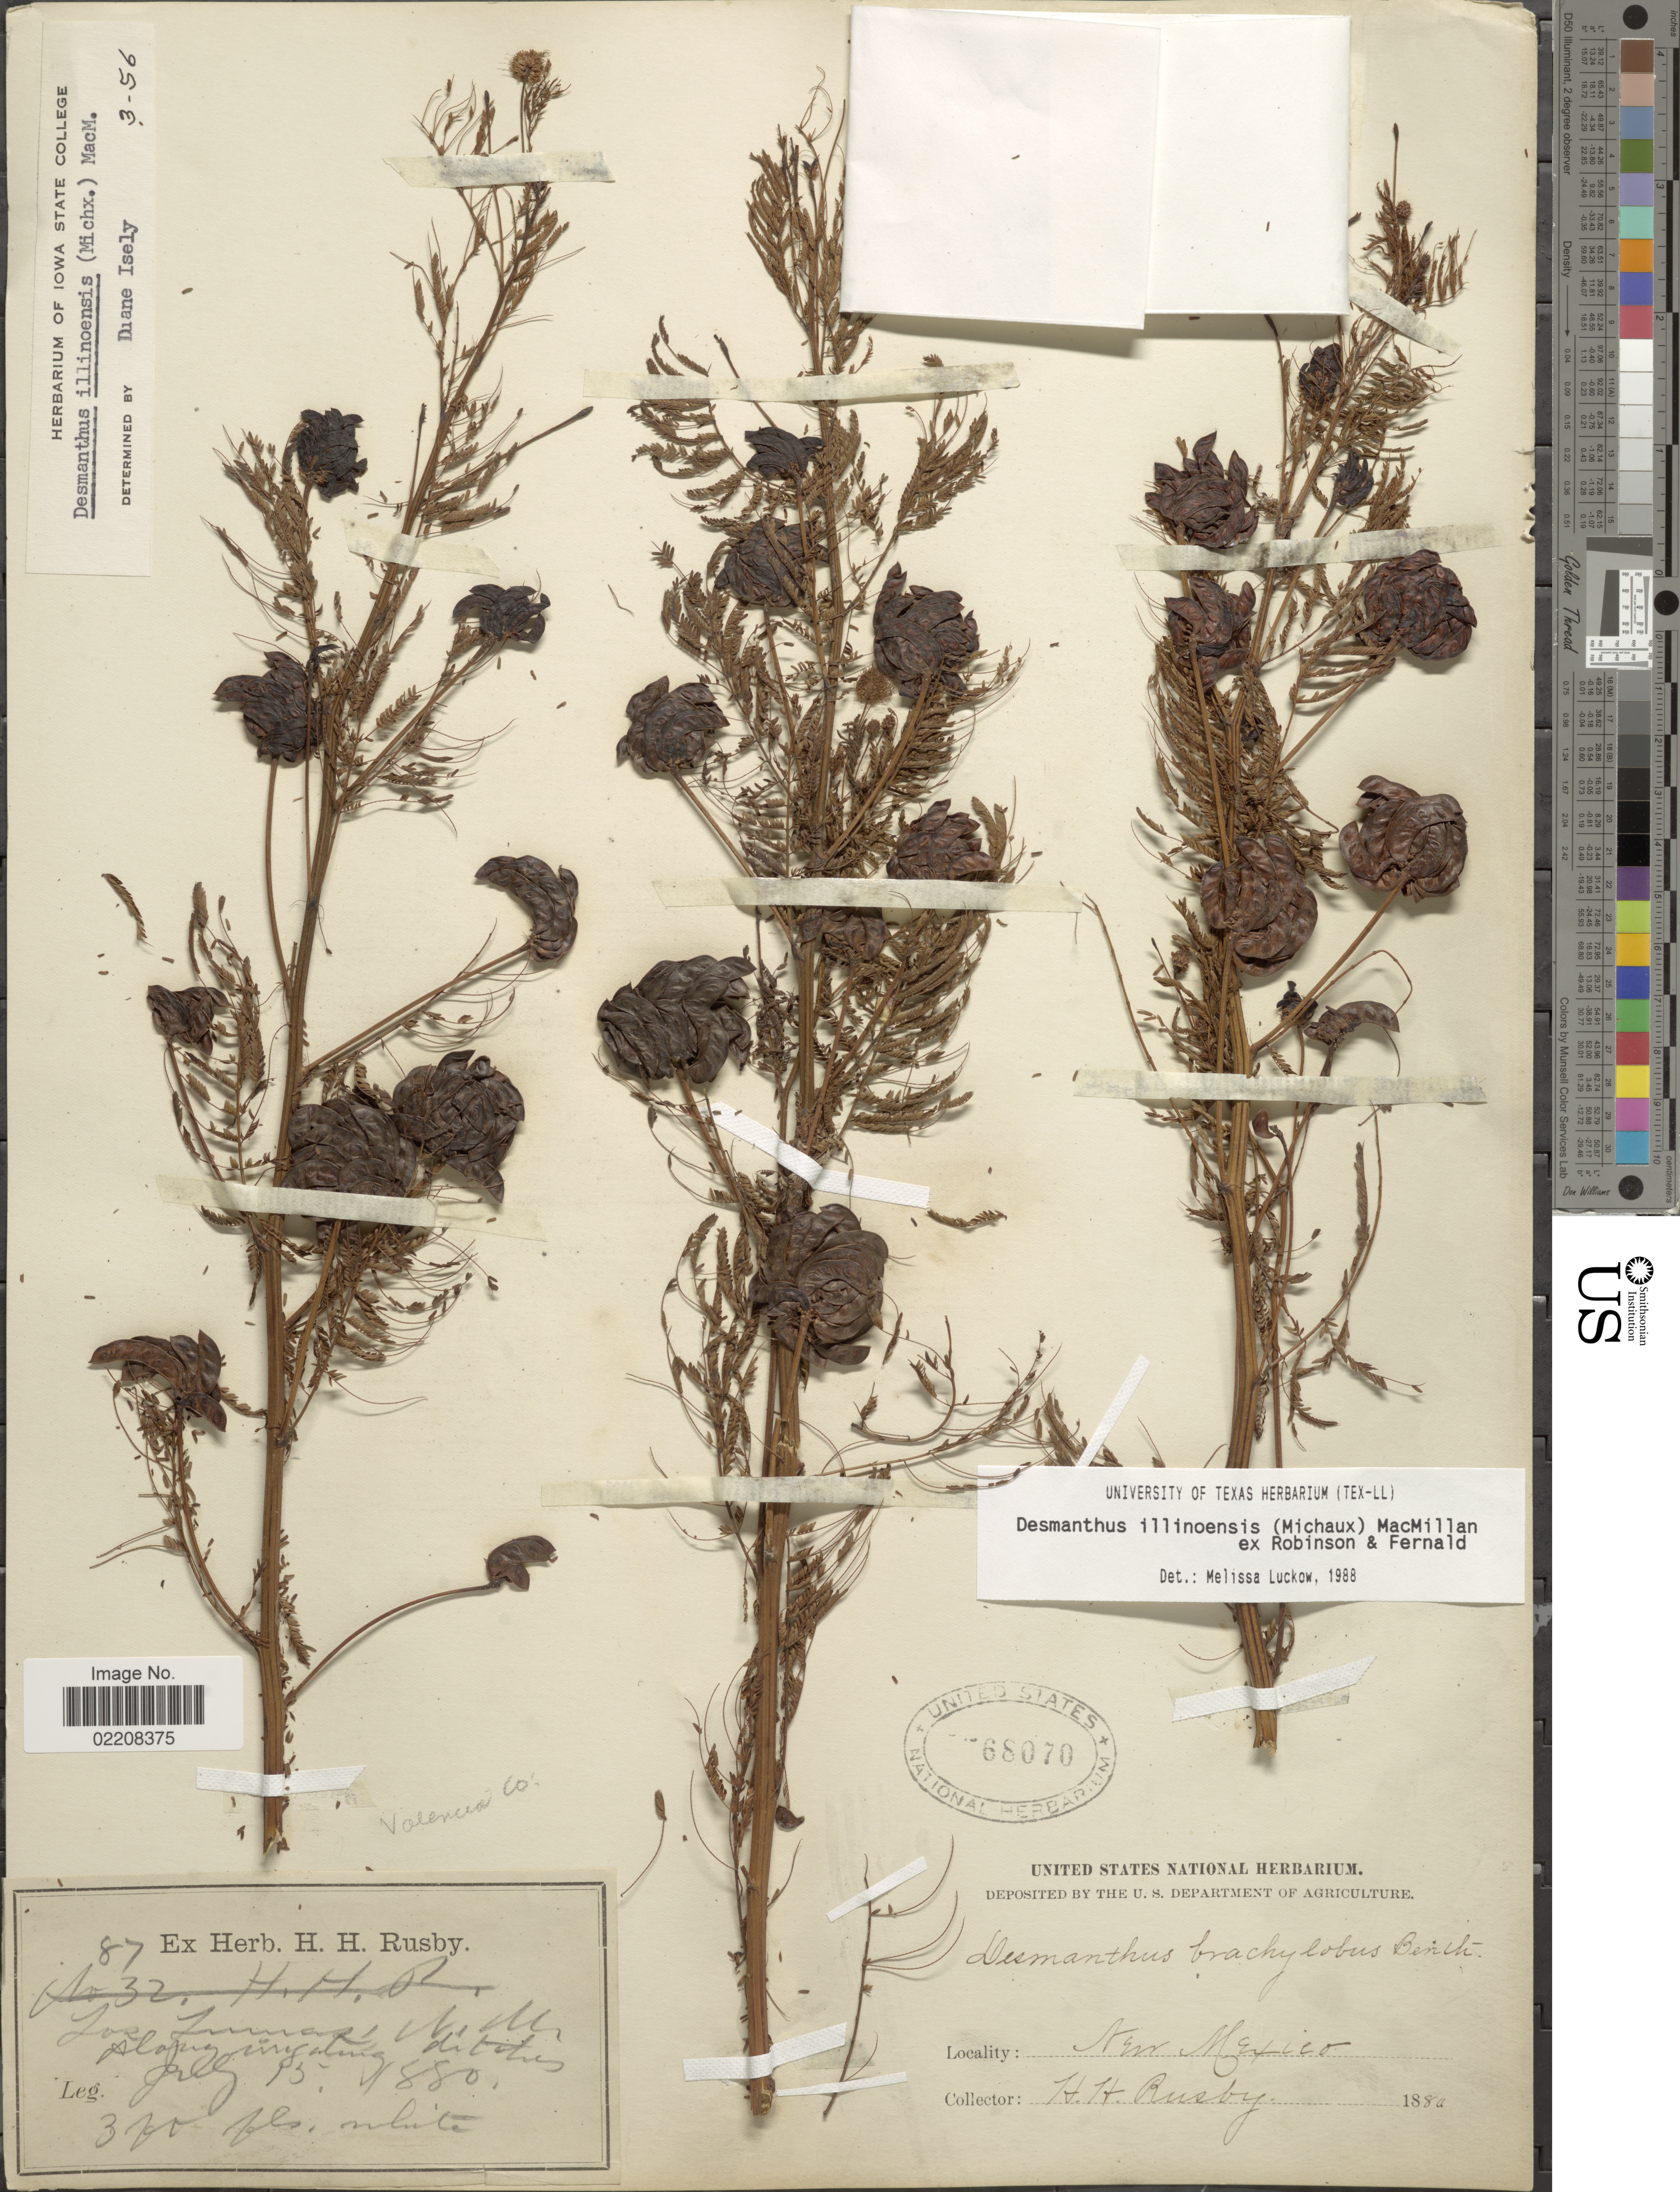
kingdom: Plantae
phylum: Tracheophyta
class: Magnoliopsida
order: Fabales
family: Fabaceae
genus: Desmanthus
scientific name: Desmanthus illinoensis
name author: (Michx.) MacMill.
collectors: H. H. Rusby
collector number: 87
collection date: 1880-07-15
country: United States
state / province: New Mexico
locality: Los Lunas. Valencia Co.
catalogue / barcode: US 68070